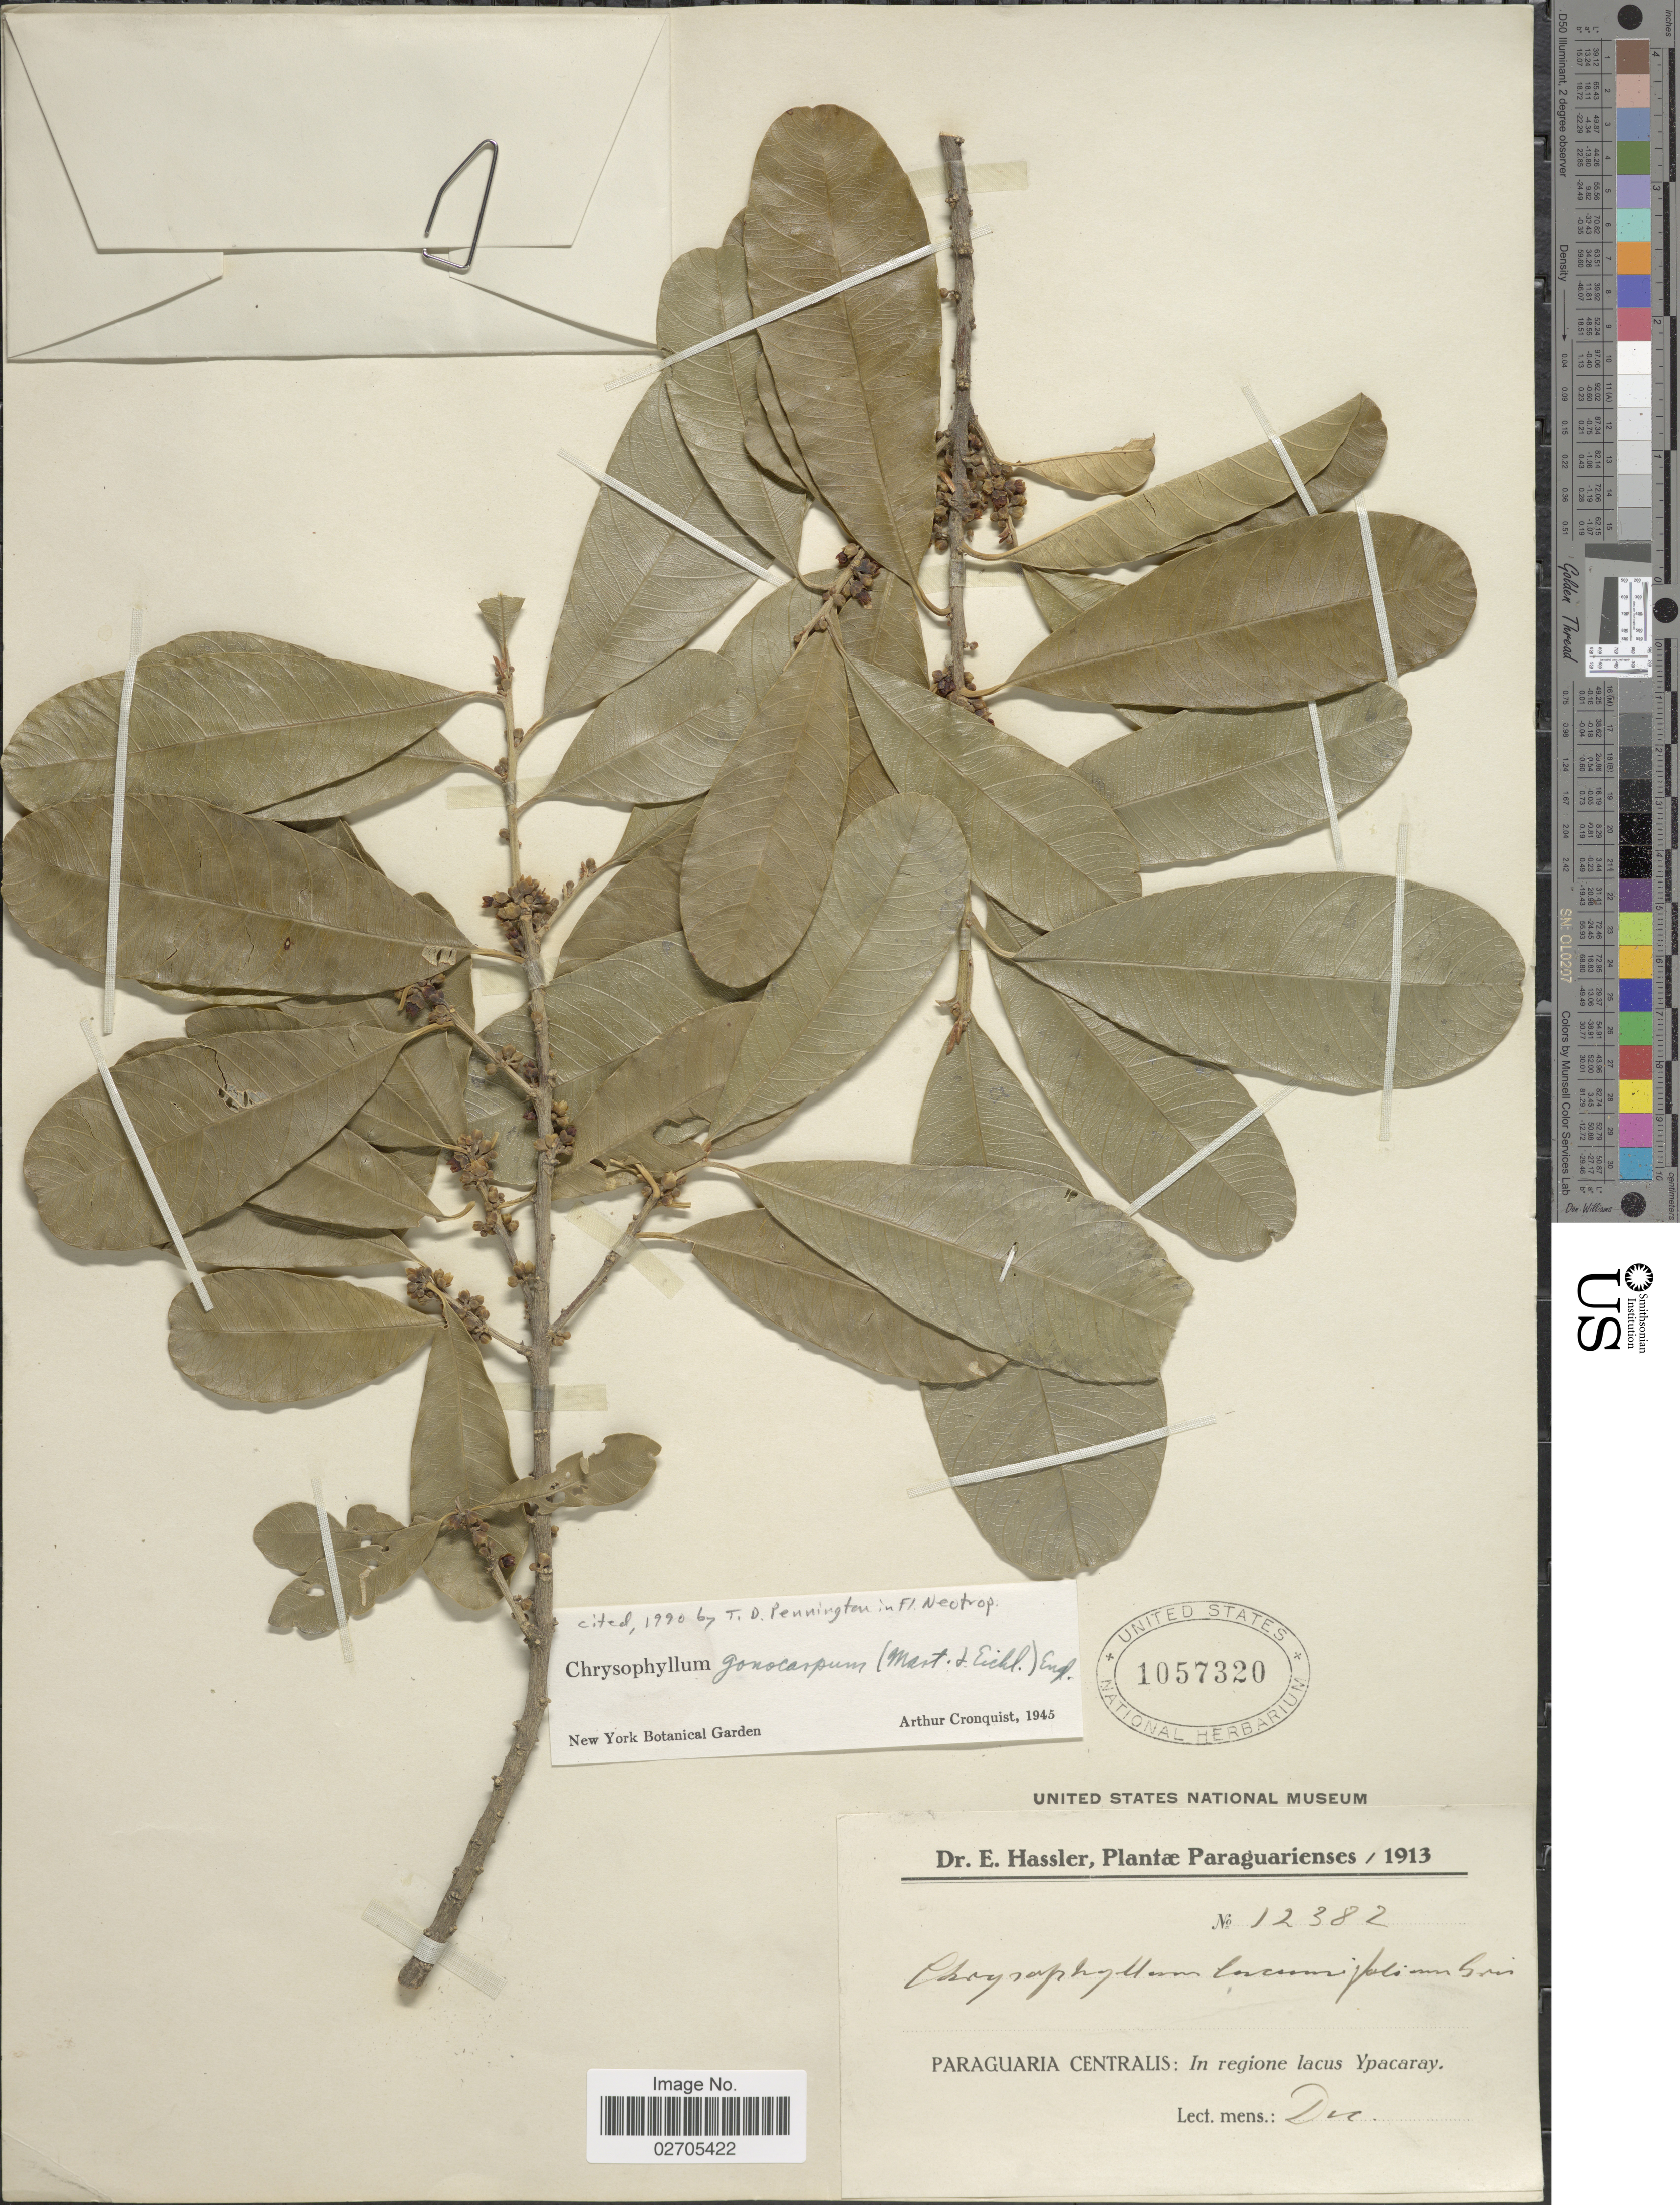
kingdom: Plantae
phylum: Tracheophyta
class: Magnoliopsida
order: Ericales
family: Sapotaceae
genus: Chrysophyllum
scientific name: Chrysophyllum gonocarpum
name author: (Mart. & Eichler ex Miq.) Engl.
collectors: E. Hassler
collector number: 12382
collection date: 1913-12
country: Paraguay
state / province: Paraguari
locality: Paraguaria Centralis: In regione lacus Ypacaray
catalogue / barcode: US 1057320